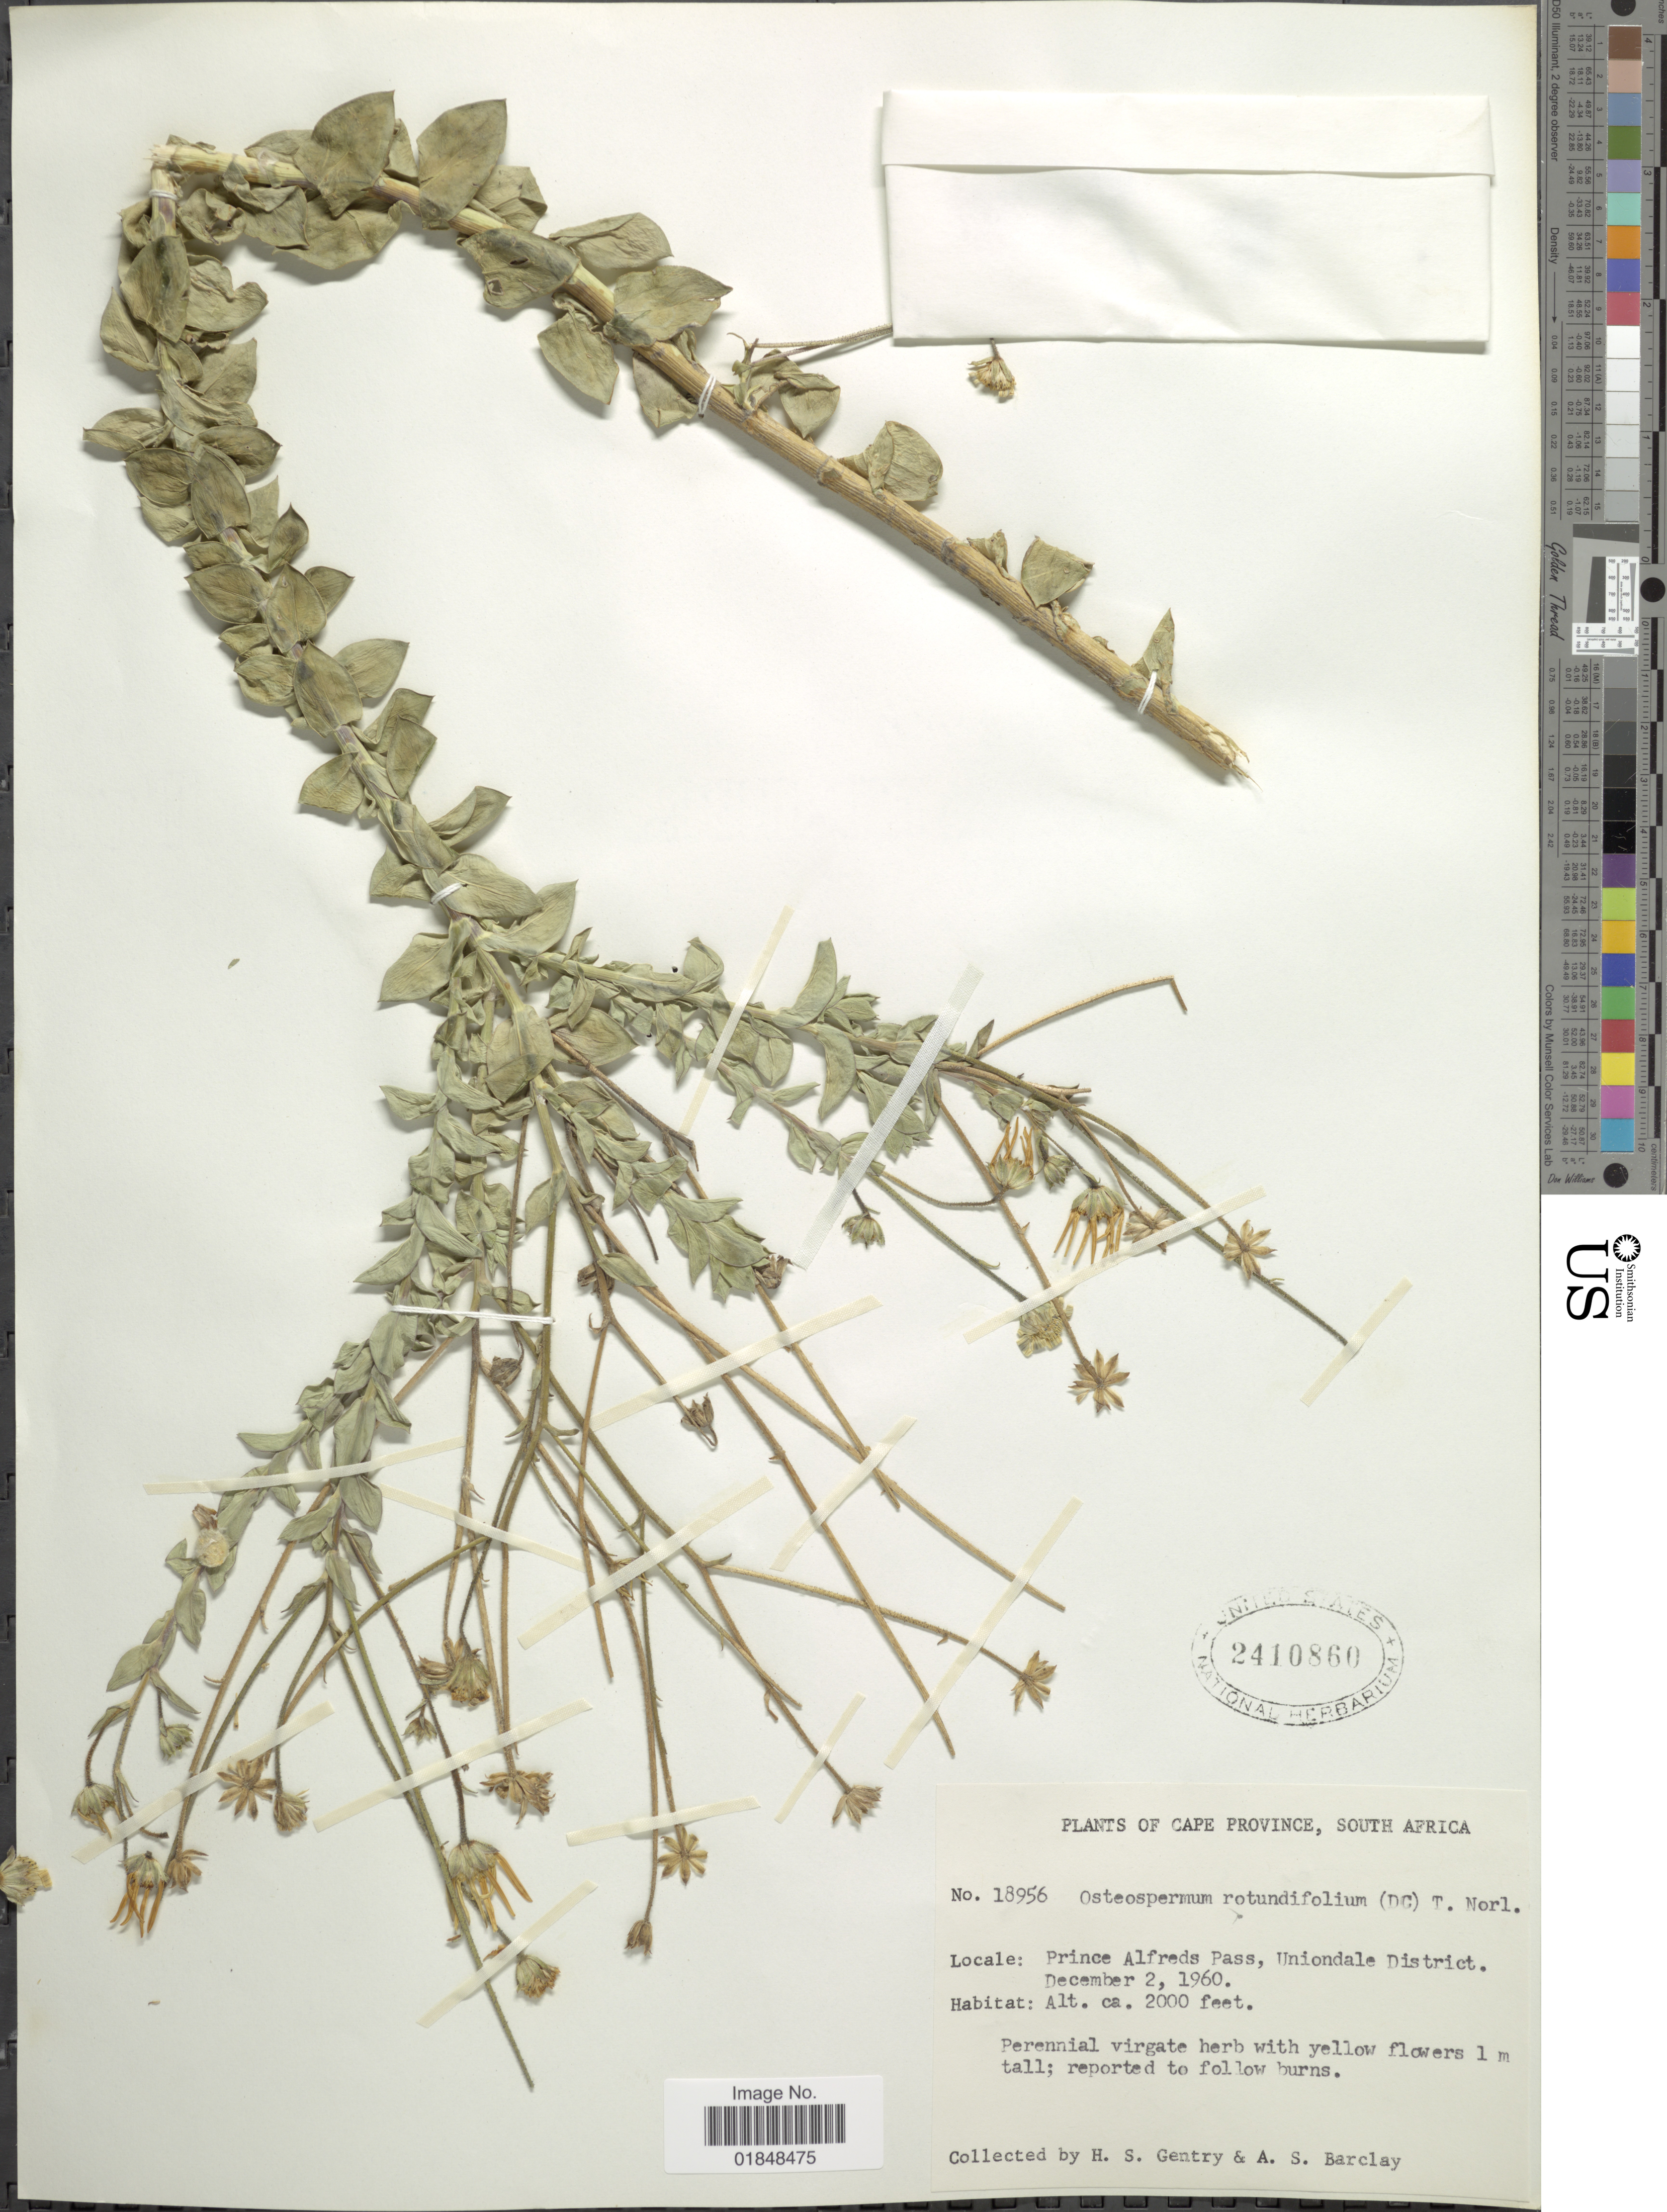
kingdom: Plantae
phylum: Tracheophyta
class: Magnoliopsida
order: Asterales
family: Asteraceae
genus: Chrysanthemoides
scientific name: Chrysanthemoides monilifera subsp. rotundata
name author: (DC.) Norl.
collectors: H. S. Gentry & A. S. Barclay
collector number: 18956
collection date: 1960-12-02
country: South Africa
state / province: Western Cape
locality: Prince Alfreds Pass, Uniondale District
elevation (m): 610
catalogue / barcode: US 2410860